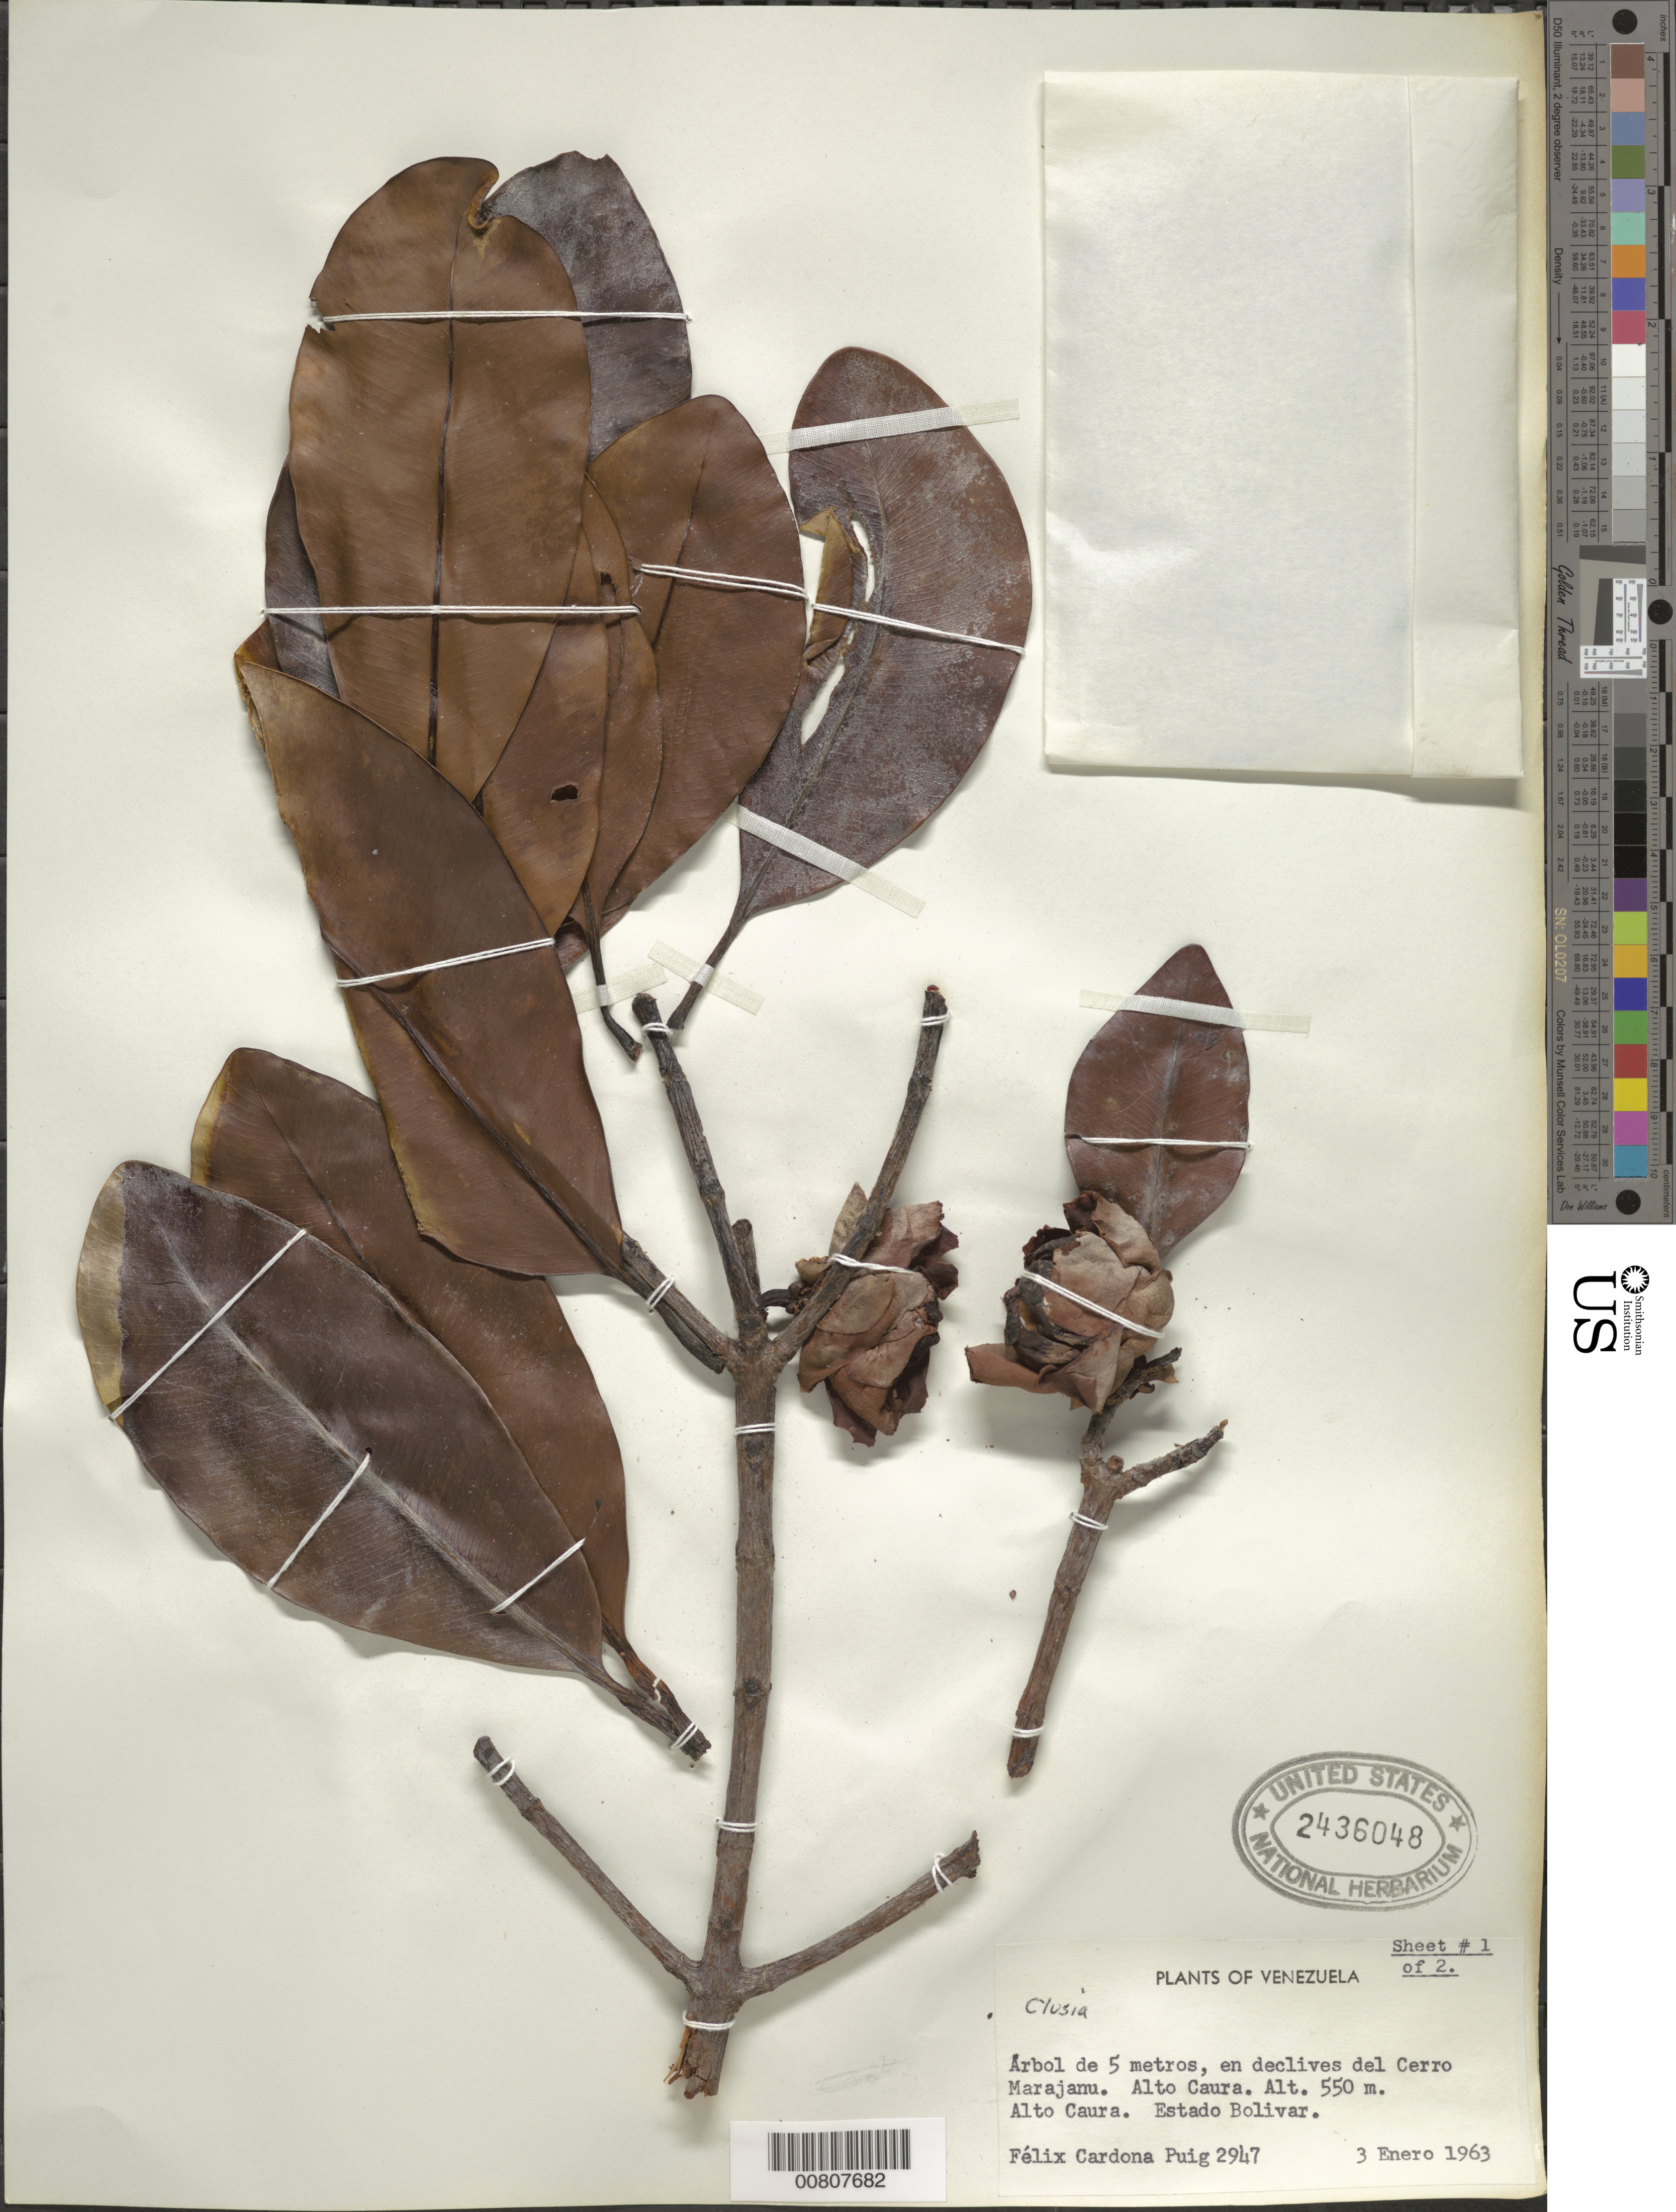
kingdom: Plantae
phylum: Tracheophyta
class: Magnoliopsida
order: Malpighiales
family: Clusiaceae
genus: Clusia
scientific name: Clusia sp.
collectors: F. Cardona Puig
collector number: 2947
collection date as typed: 3-Jan-63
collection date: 1963-01-03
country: Venezuela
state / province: Bolívar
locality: Cerro Marajunu, alto Caura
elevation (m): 550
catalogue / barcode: US 2436048